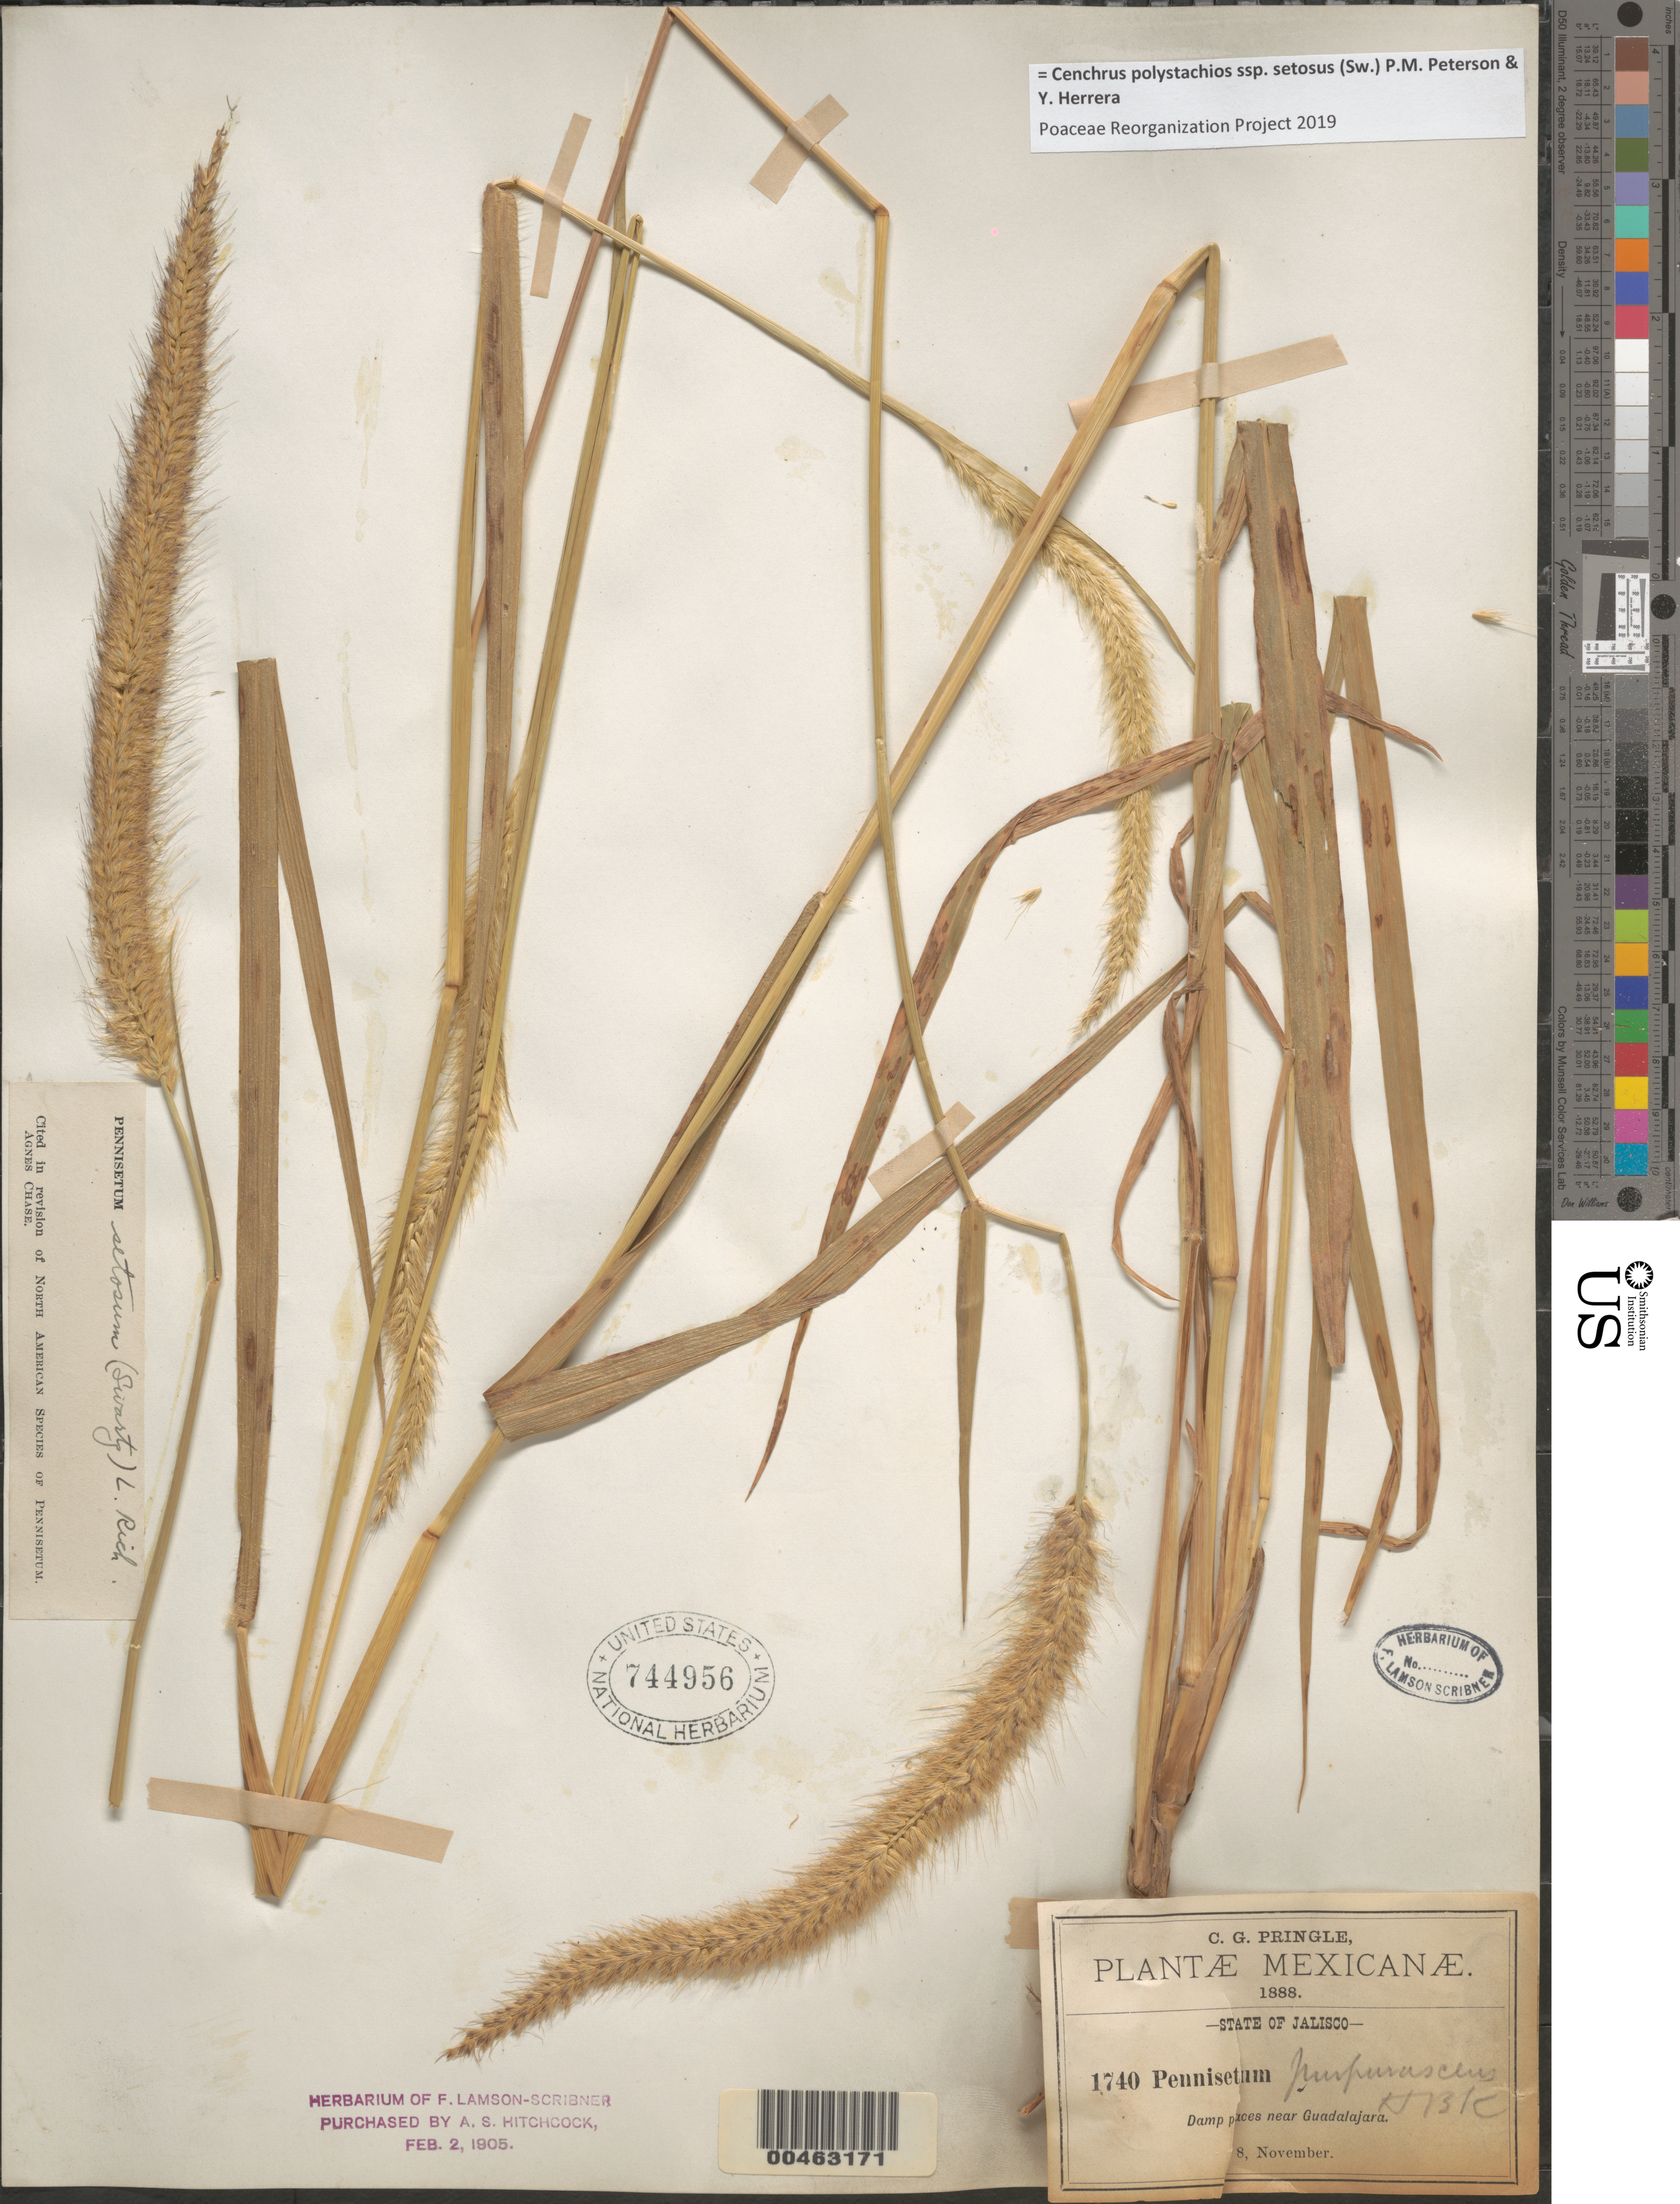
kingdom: Plantae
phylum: Tracheophyta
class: Liliopsida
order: Poales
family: Poaceae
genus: Cenchrus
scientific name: Cenchrus polystachios subsp. setosus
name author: (Sw.) P.M. Peterson & Y. Herrera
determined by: Poaceae Reorganization Project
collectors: C. G. Pringle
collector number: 1740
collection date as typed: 8 Nov 1888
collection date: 1888-11-08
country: Mexico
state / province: Jalisco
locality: Near Guadalajara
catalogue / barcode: US 744956